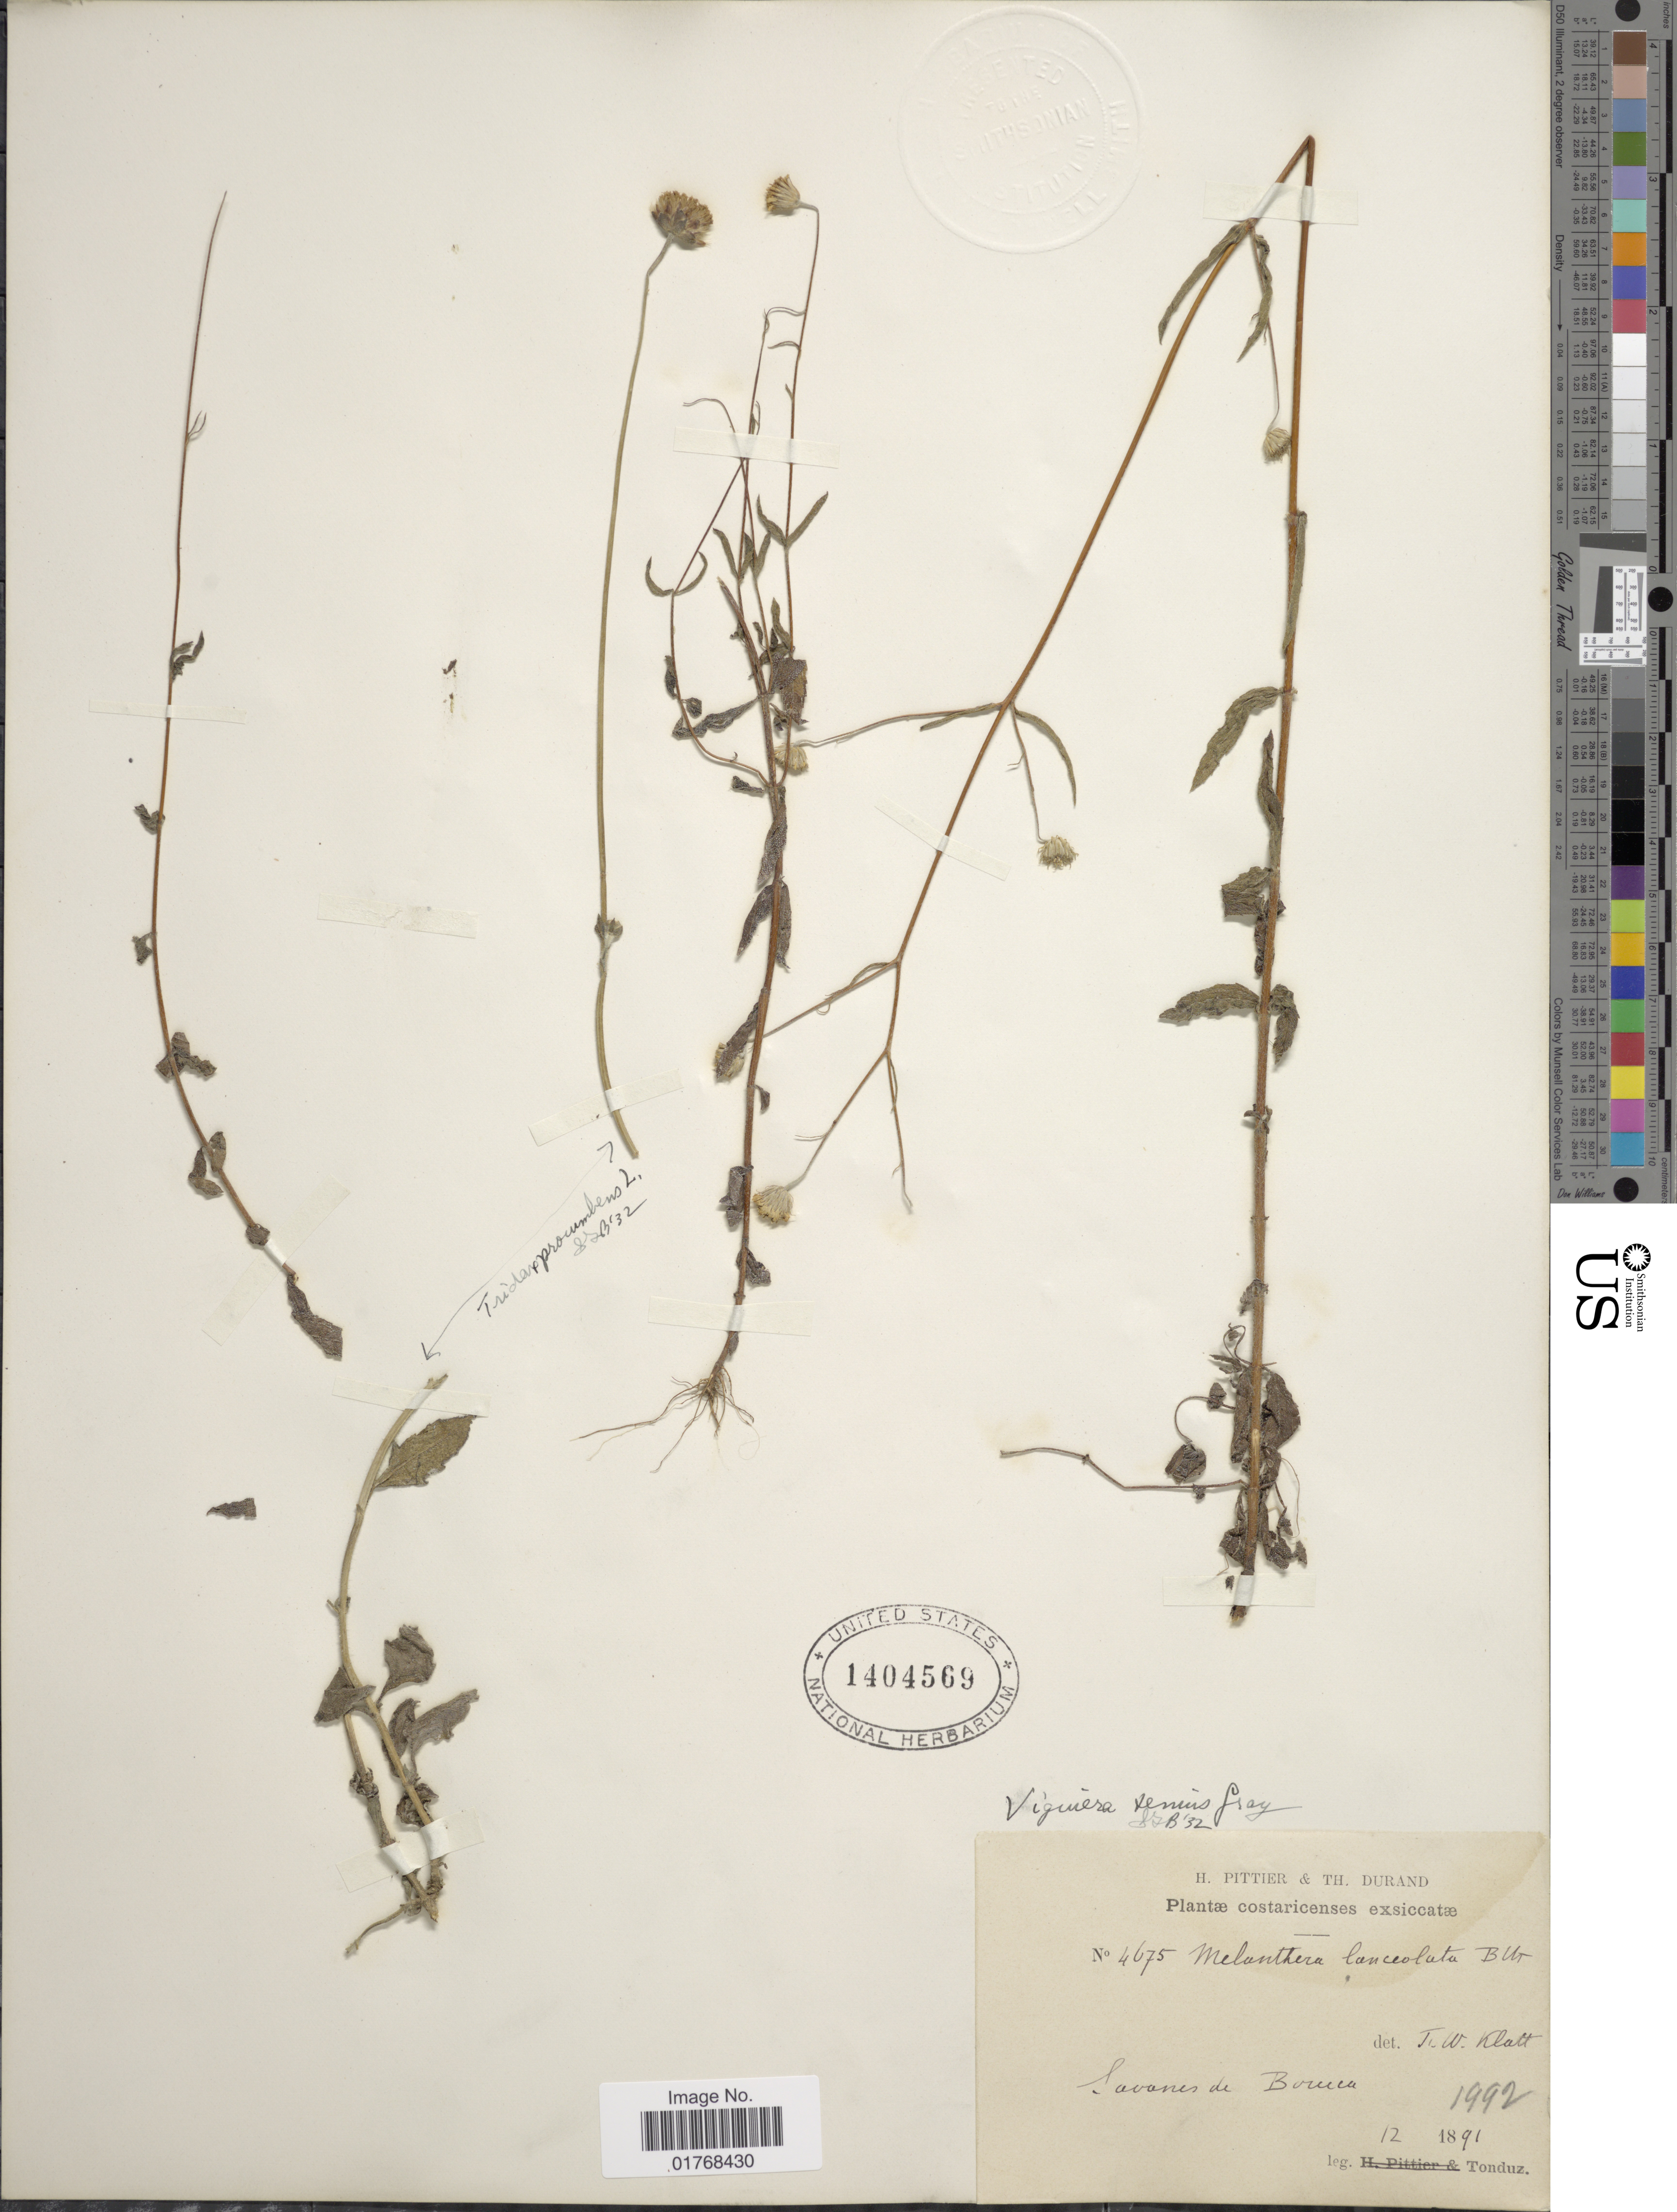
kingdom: Plantae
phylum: Tracheophyta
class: Magnoliopsida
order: Asterales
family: Asteraceae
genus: Viguiera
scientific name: Viguiera tenuis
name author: A. Gray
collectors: A. Tonduz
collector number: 4675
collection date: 1891-12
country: Costa Rica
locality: Costaricenses. Savanes de Boruca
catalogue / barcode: US 1404569